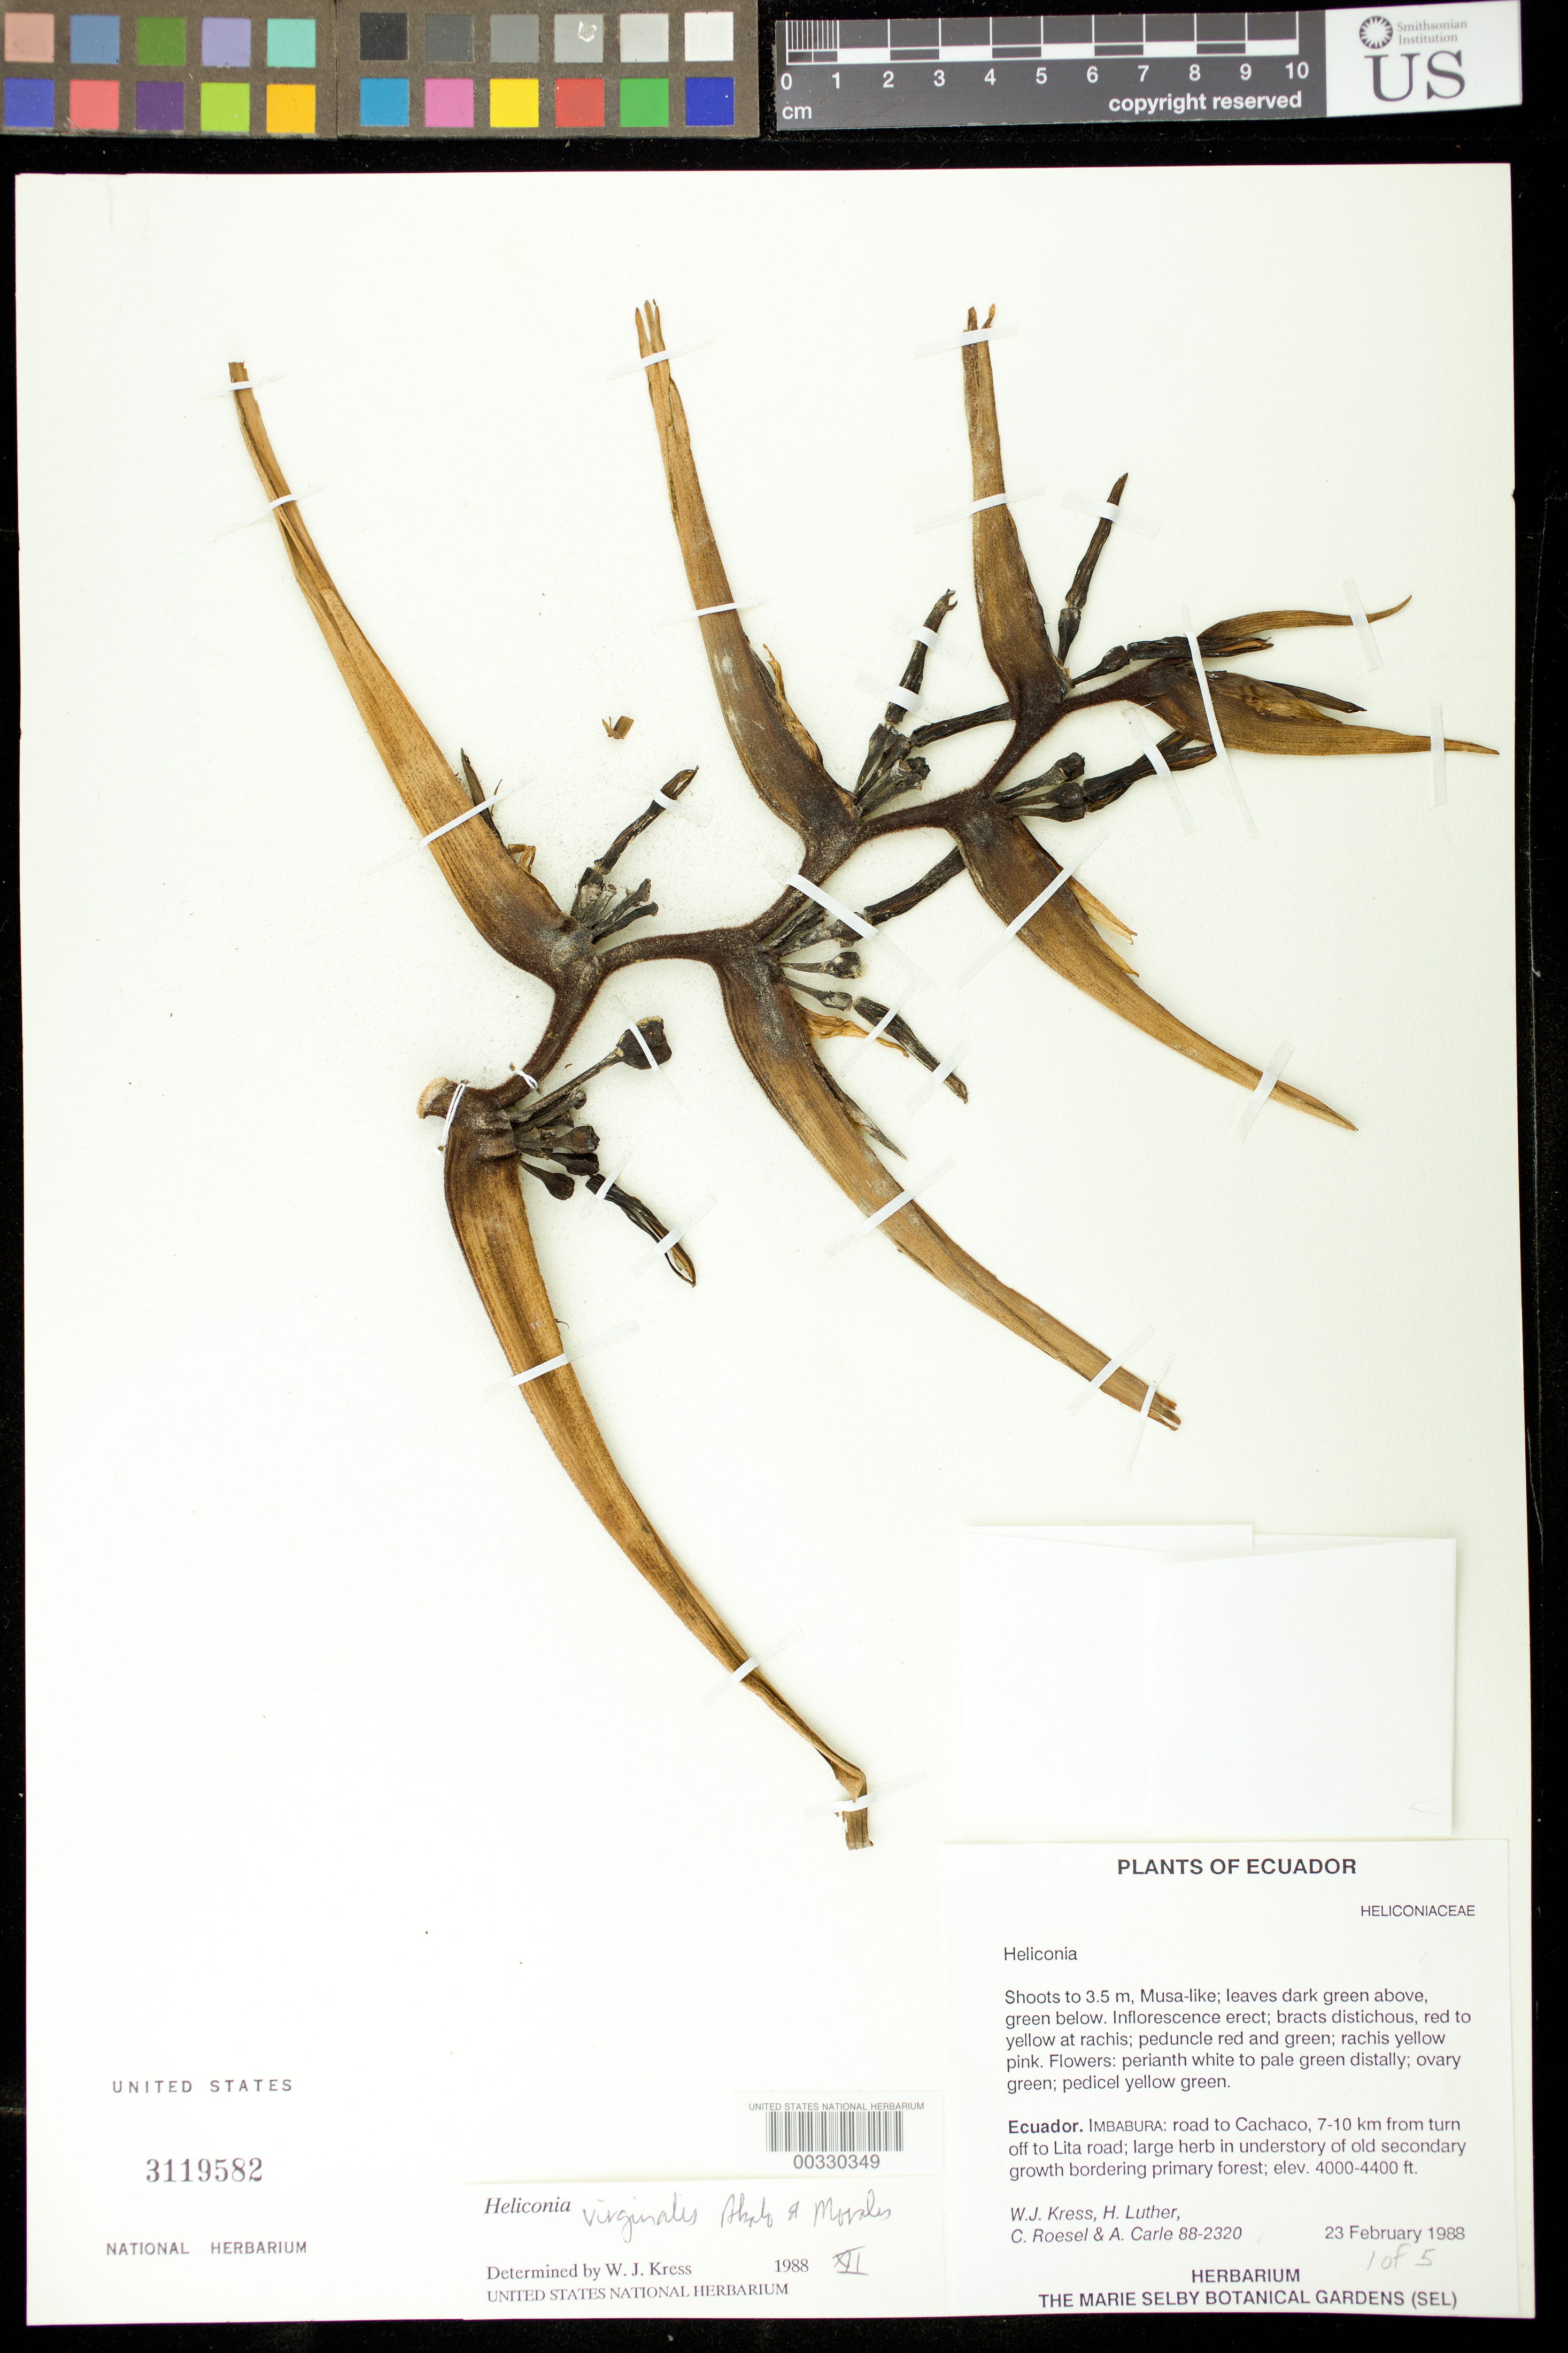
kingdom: Plantae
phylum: Tracheophyta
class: Liliopsida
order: Zingiberales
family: Heliconiaceae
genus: Heliconia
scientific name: Heliconia virginalis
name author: Abalo & G. Morales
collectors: W. J. Kress, Harry E. Luther, C. S. Roesel & A. Carle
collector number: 88-2320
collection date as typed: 23 Feb 1988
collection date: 1988-02-23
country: Ecuador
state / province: Imbabura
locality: Road to Cachaco, 7-10 km from turn of L to Lita road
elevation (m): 1219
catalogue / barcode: US 3119582